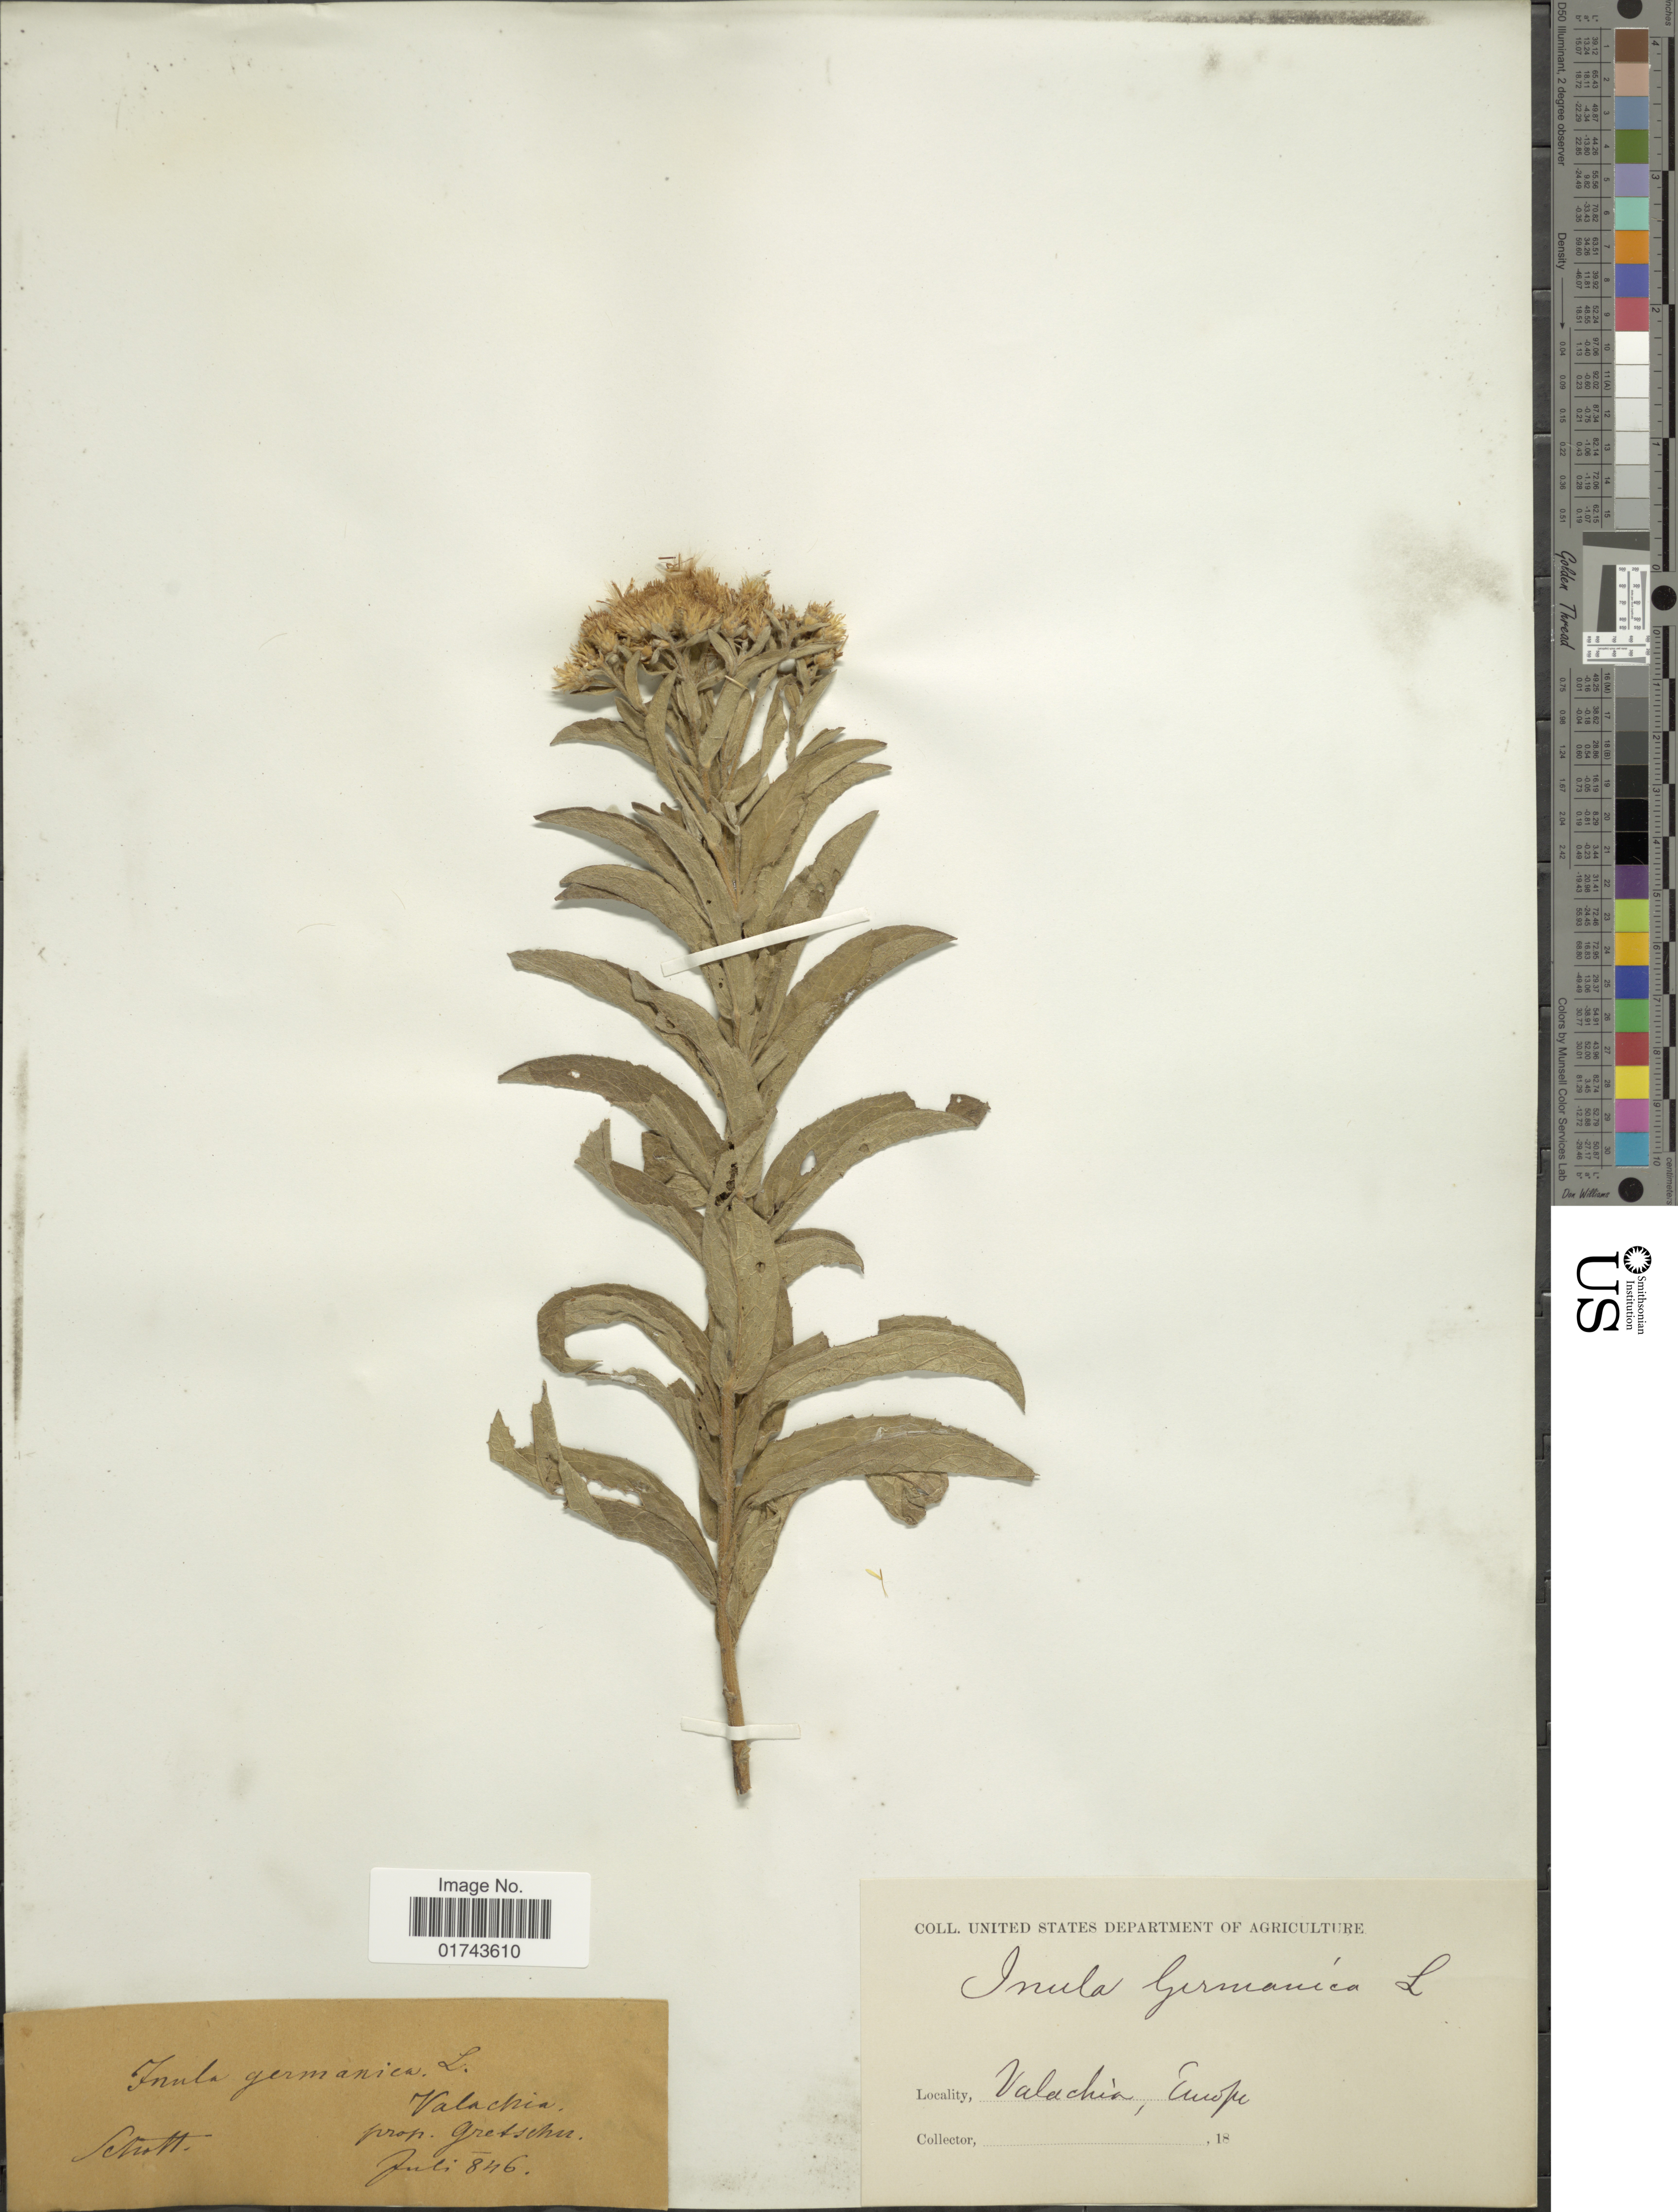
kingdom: Plantae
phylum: Tracheophyta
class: Magnoliopsida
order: Asterales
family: Asteraceae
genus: Inula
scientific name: Inula germanica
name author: L.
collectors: Schott, --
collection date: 1846-07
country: Romania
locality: Valachia, prop. gretschu, Europe